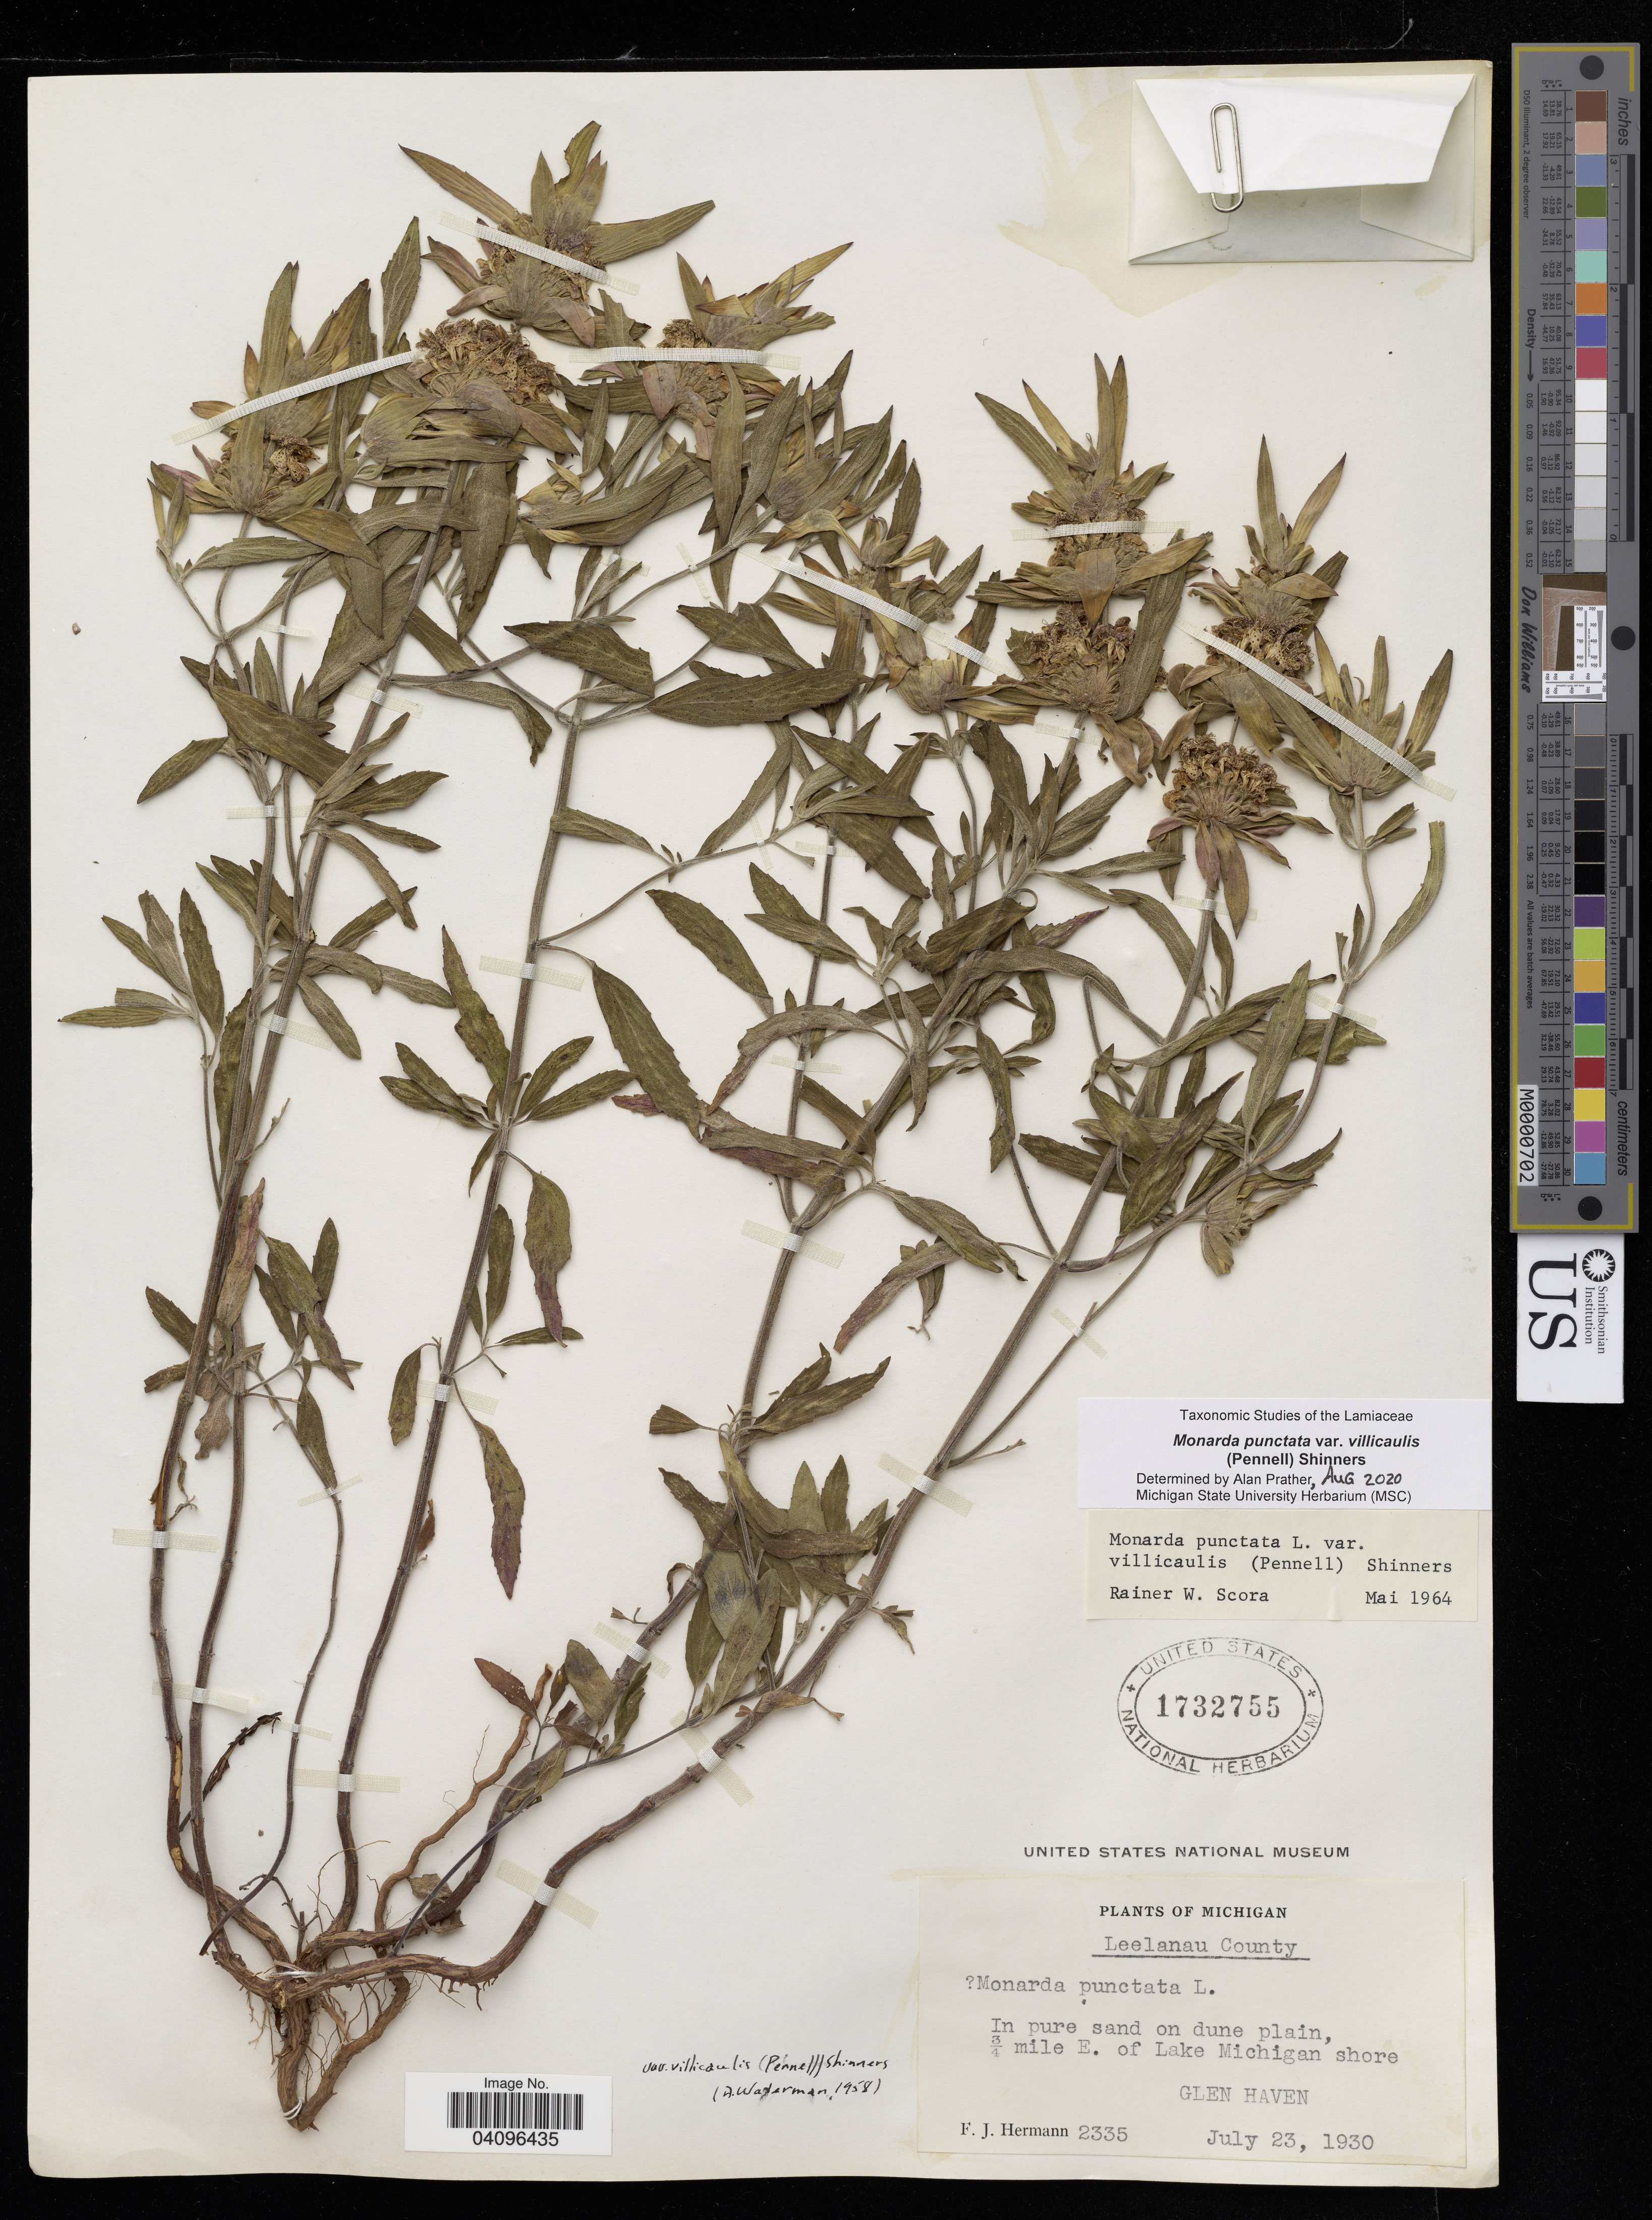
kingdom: Plantae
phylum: Tracheophyta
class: Magnoliopsida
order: Lamiales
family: Lamiaceae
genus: Monarda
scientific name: Monarda punctata var. villicaulis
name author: (Pennell) Shinners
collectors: F. J. Hermann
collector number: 2335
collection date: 1930-07-23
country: United States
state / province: Michigan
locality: Leelanau County. 3/4 mile E. of Lake Michigan shore. Glen Haven.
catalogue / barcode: US 1732755